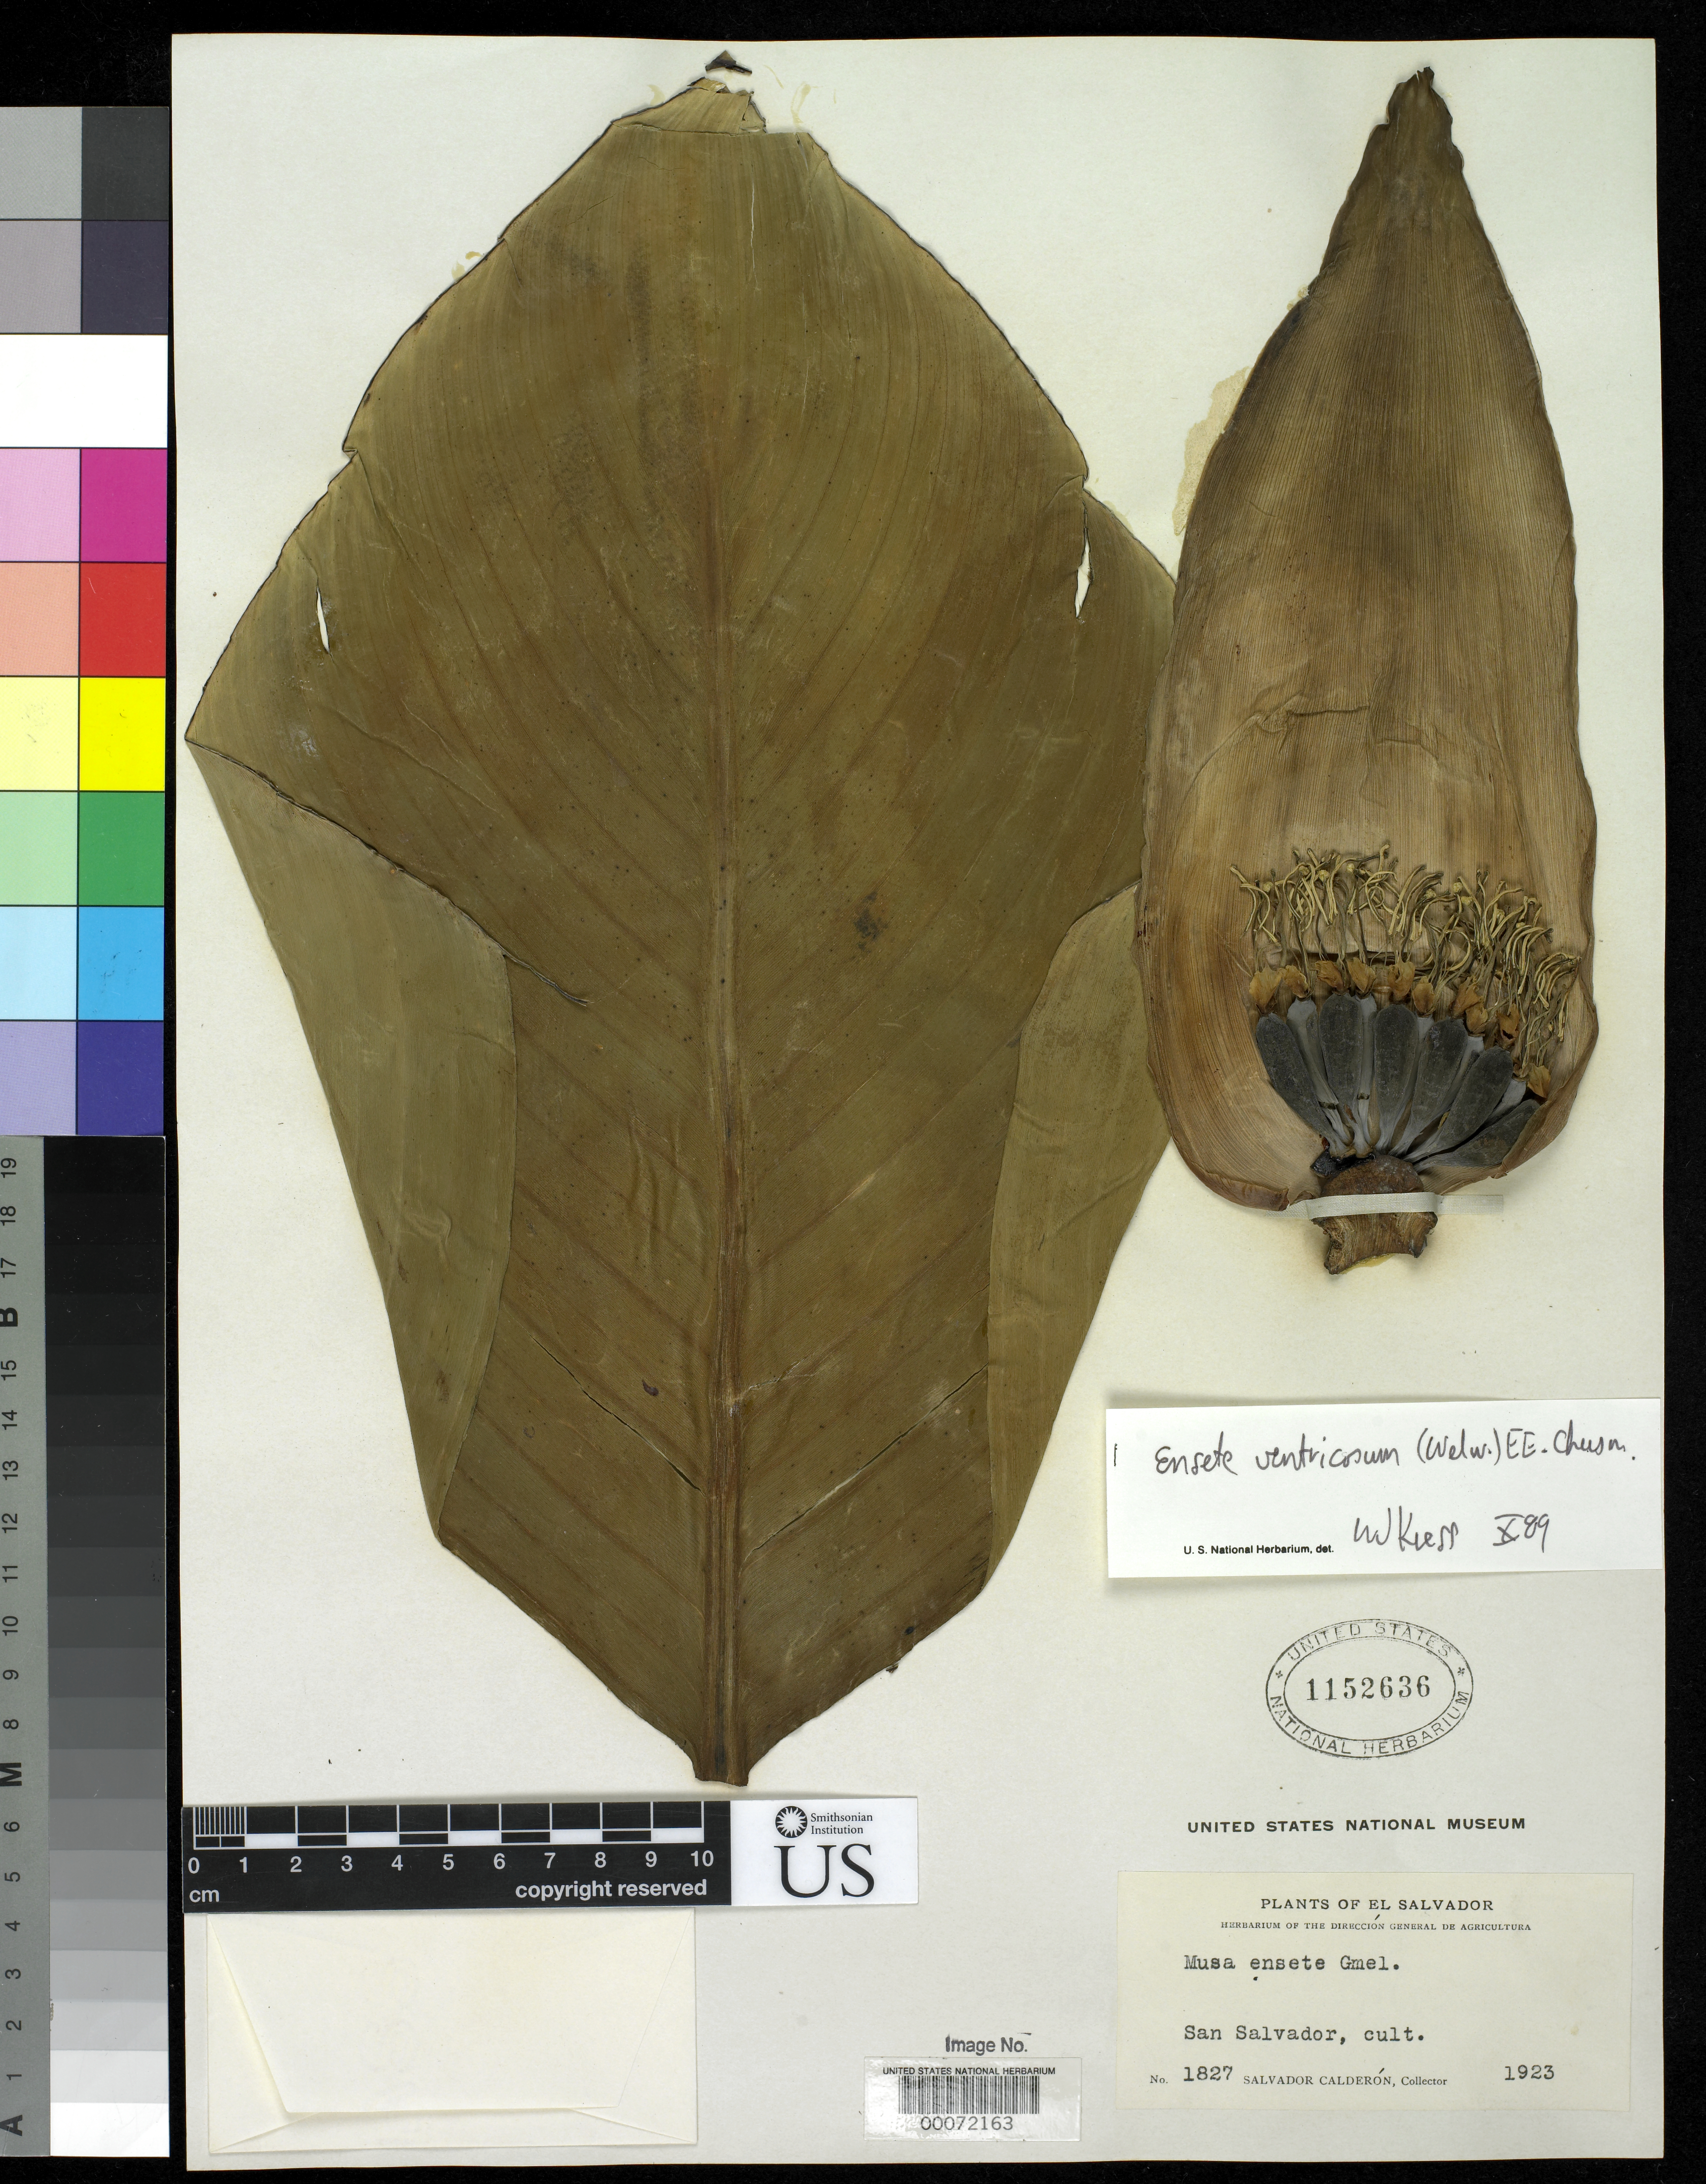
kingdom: Plantae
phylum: Tracheophyta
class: Liliopsida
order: Zingiberales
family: Musaceae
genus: Ensete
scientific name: Ensete ventricosum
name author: (Welw.) Cheesman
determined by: Kress, W. J., (US), Smithsonian Institution - National Museum of Natural History (UNITED STATES)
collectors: S. Calderón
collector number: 1827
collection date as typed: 1923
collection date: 1923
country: El Salvador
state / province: San Salvador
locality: San salvador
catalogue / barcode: US 1152636